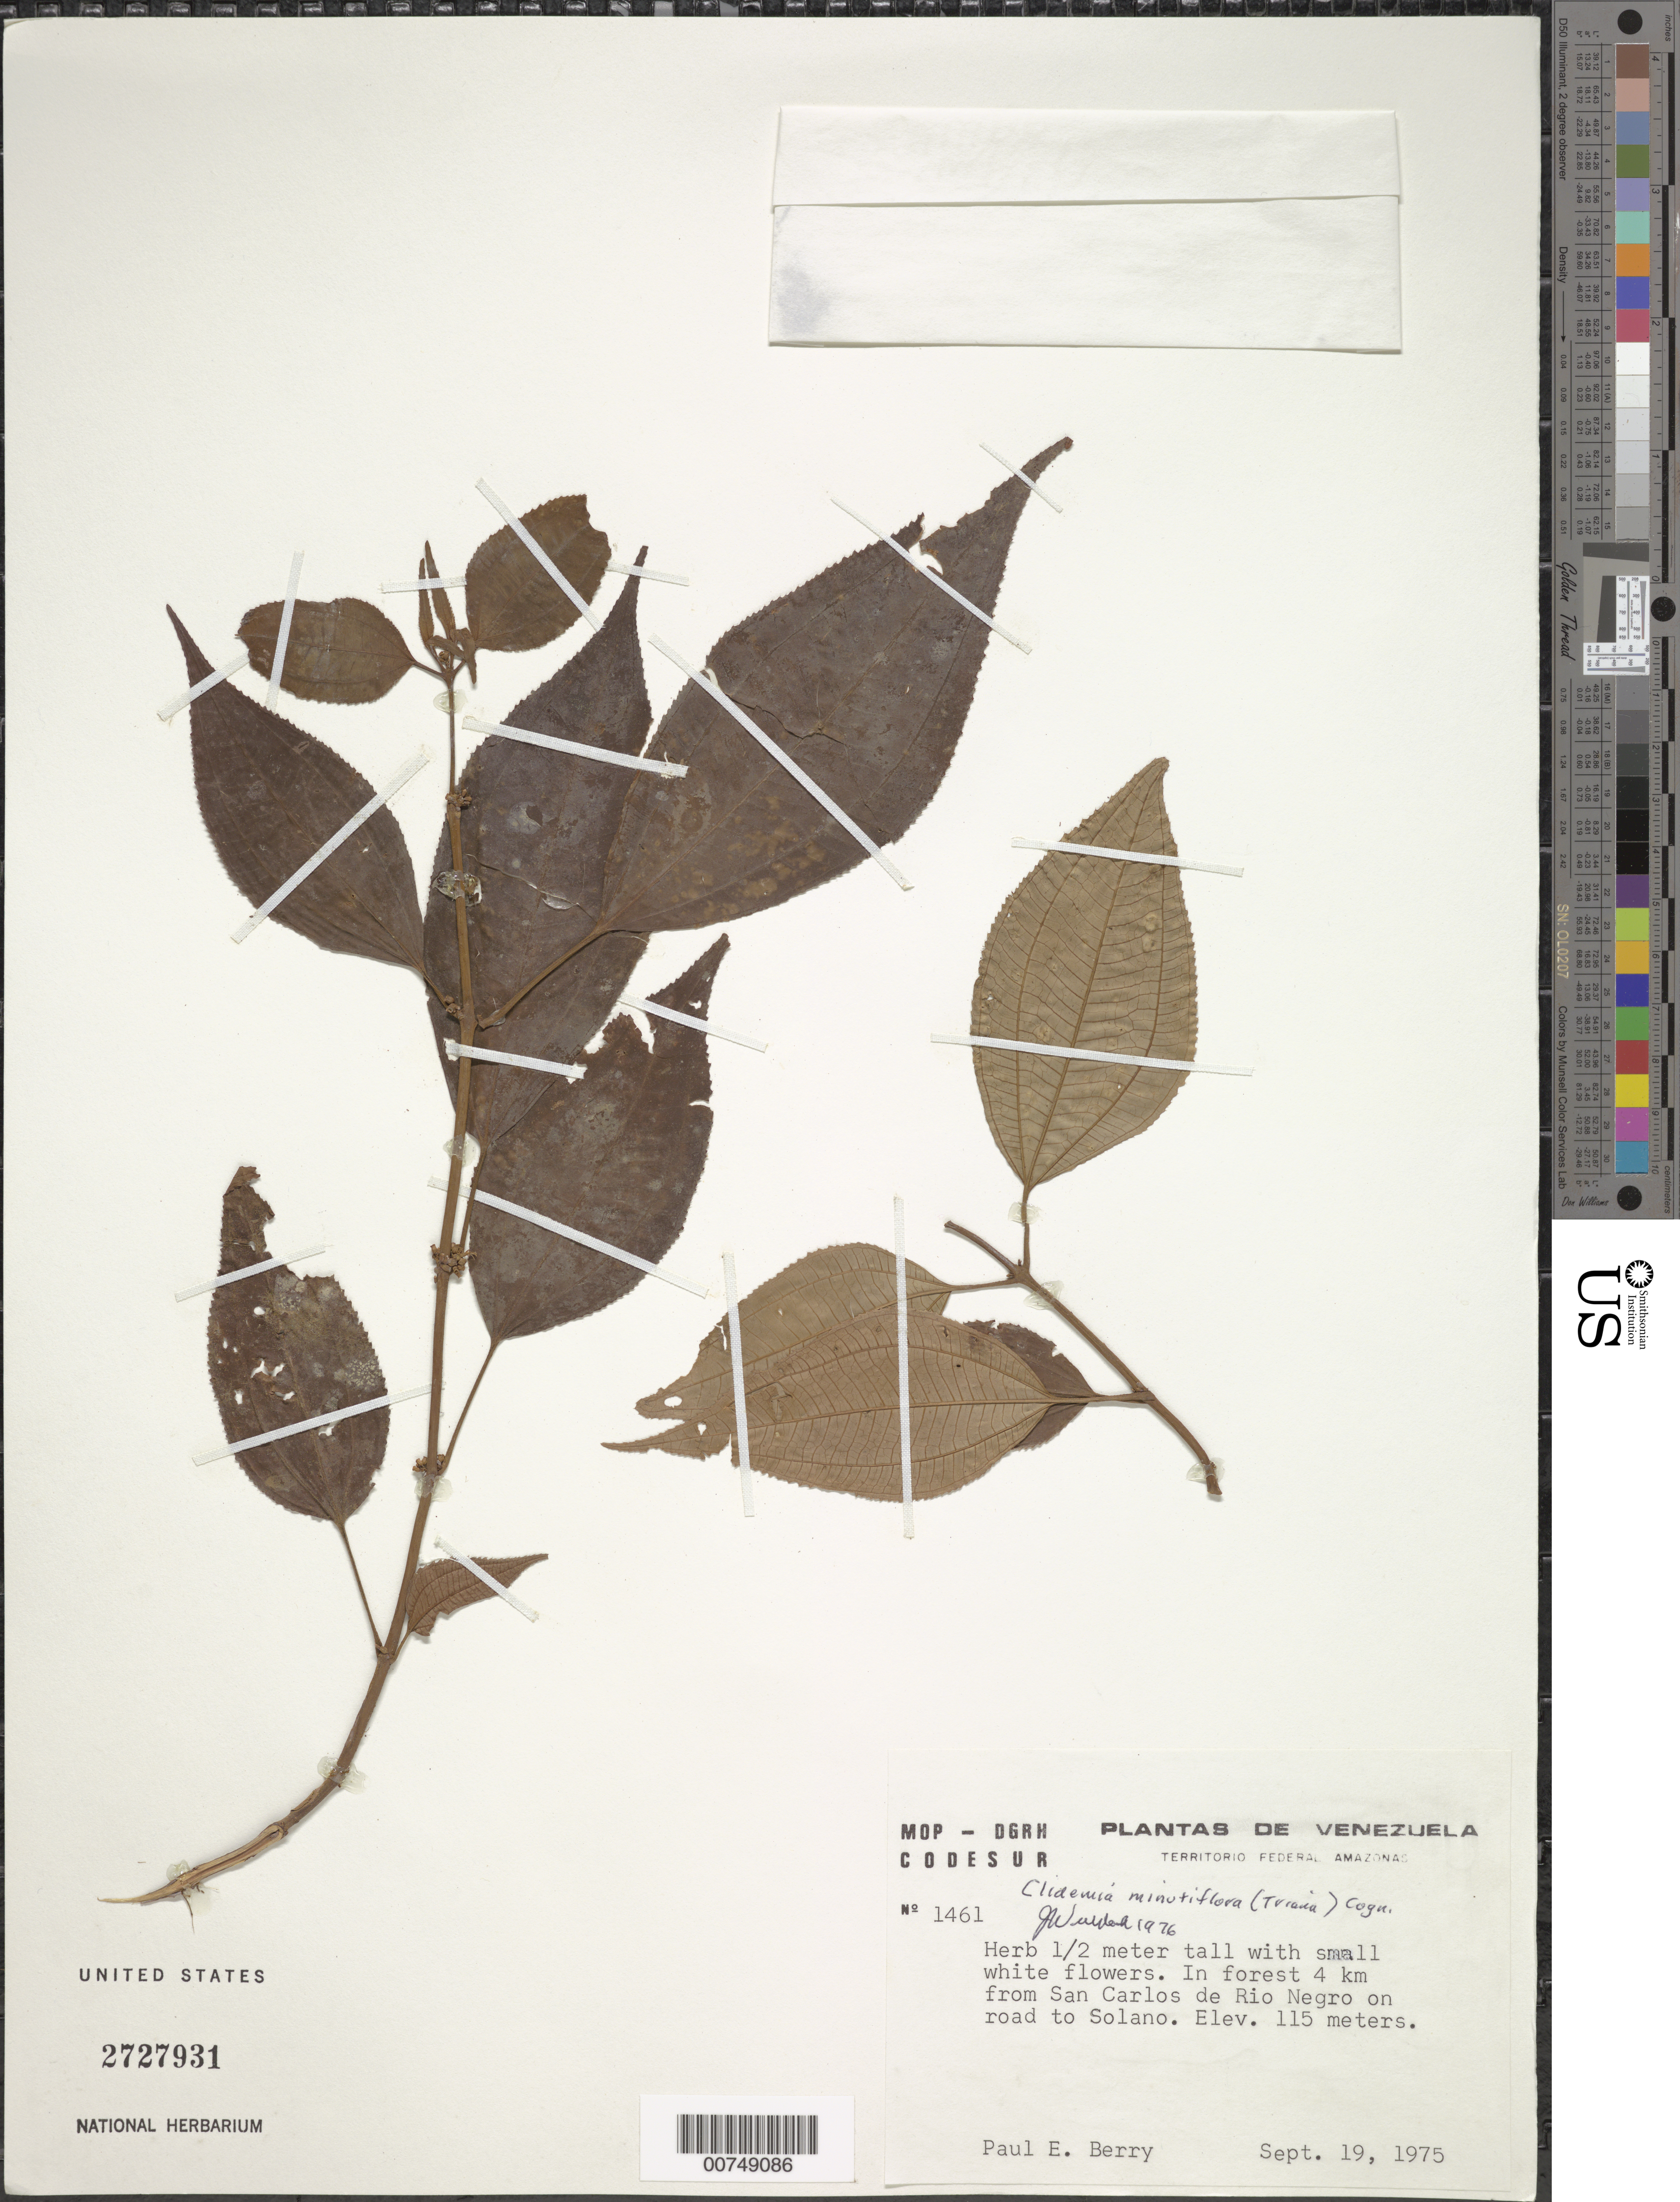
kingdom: Plantae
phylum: Tracheophyta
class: Magnoliopsida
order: Myrtales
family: Melastomataceae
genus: Clidemia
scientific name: Clidemia minutiflora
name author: (Triana) Cogn.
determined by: Wurdack, John J., (US), US (UNITED STATES)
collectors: P. E. Berry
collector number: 1461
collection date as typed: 19-Sep-75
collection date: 1975-09-19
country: Venezuela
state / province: Amazonas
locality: San Carlos de Río Negro, 4 km on road to Solano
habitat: Forest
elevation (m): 115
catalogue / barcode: US 2727931